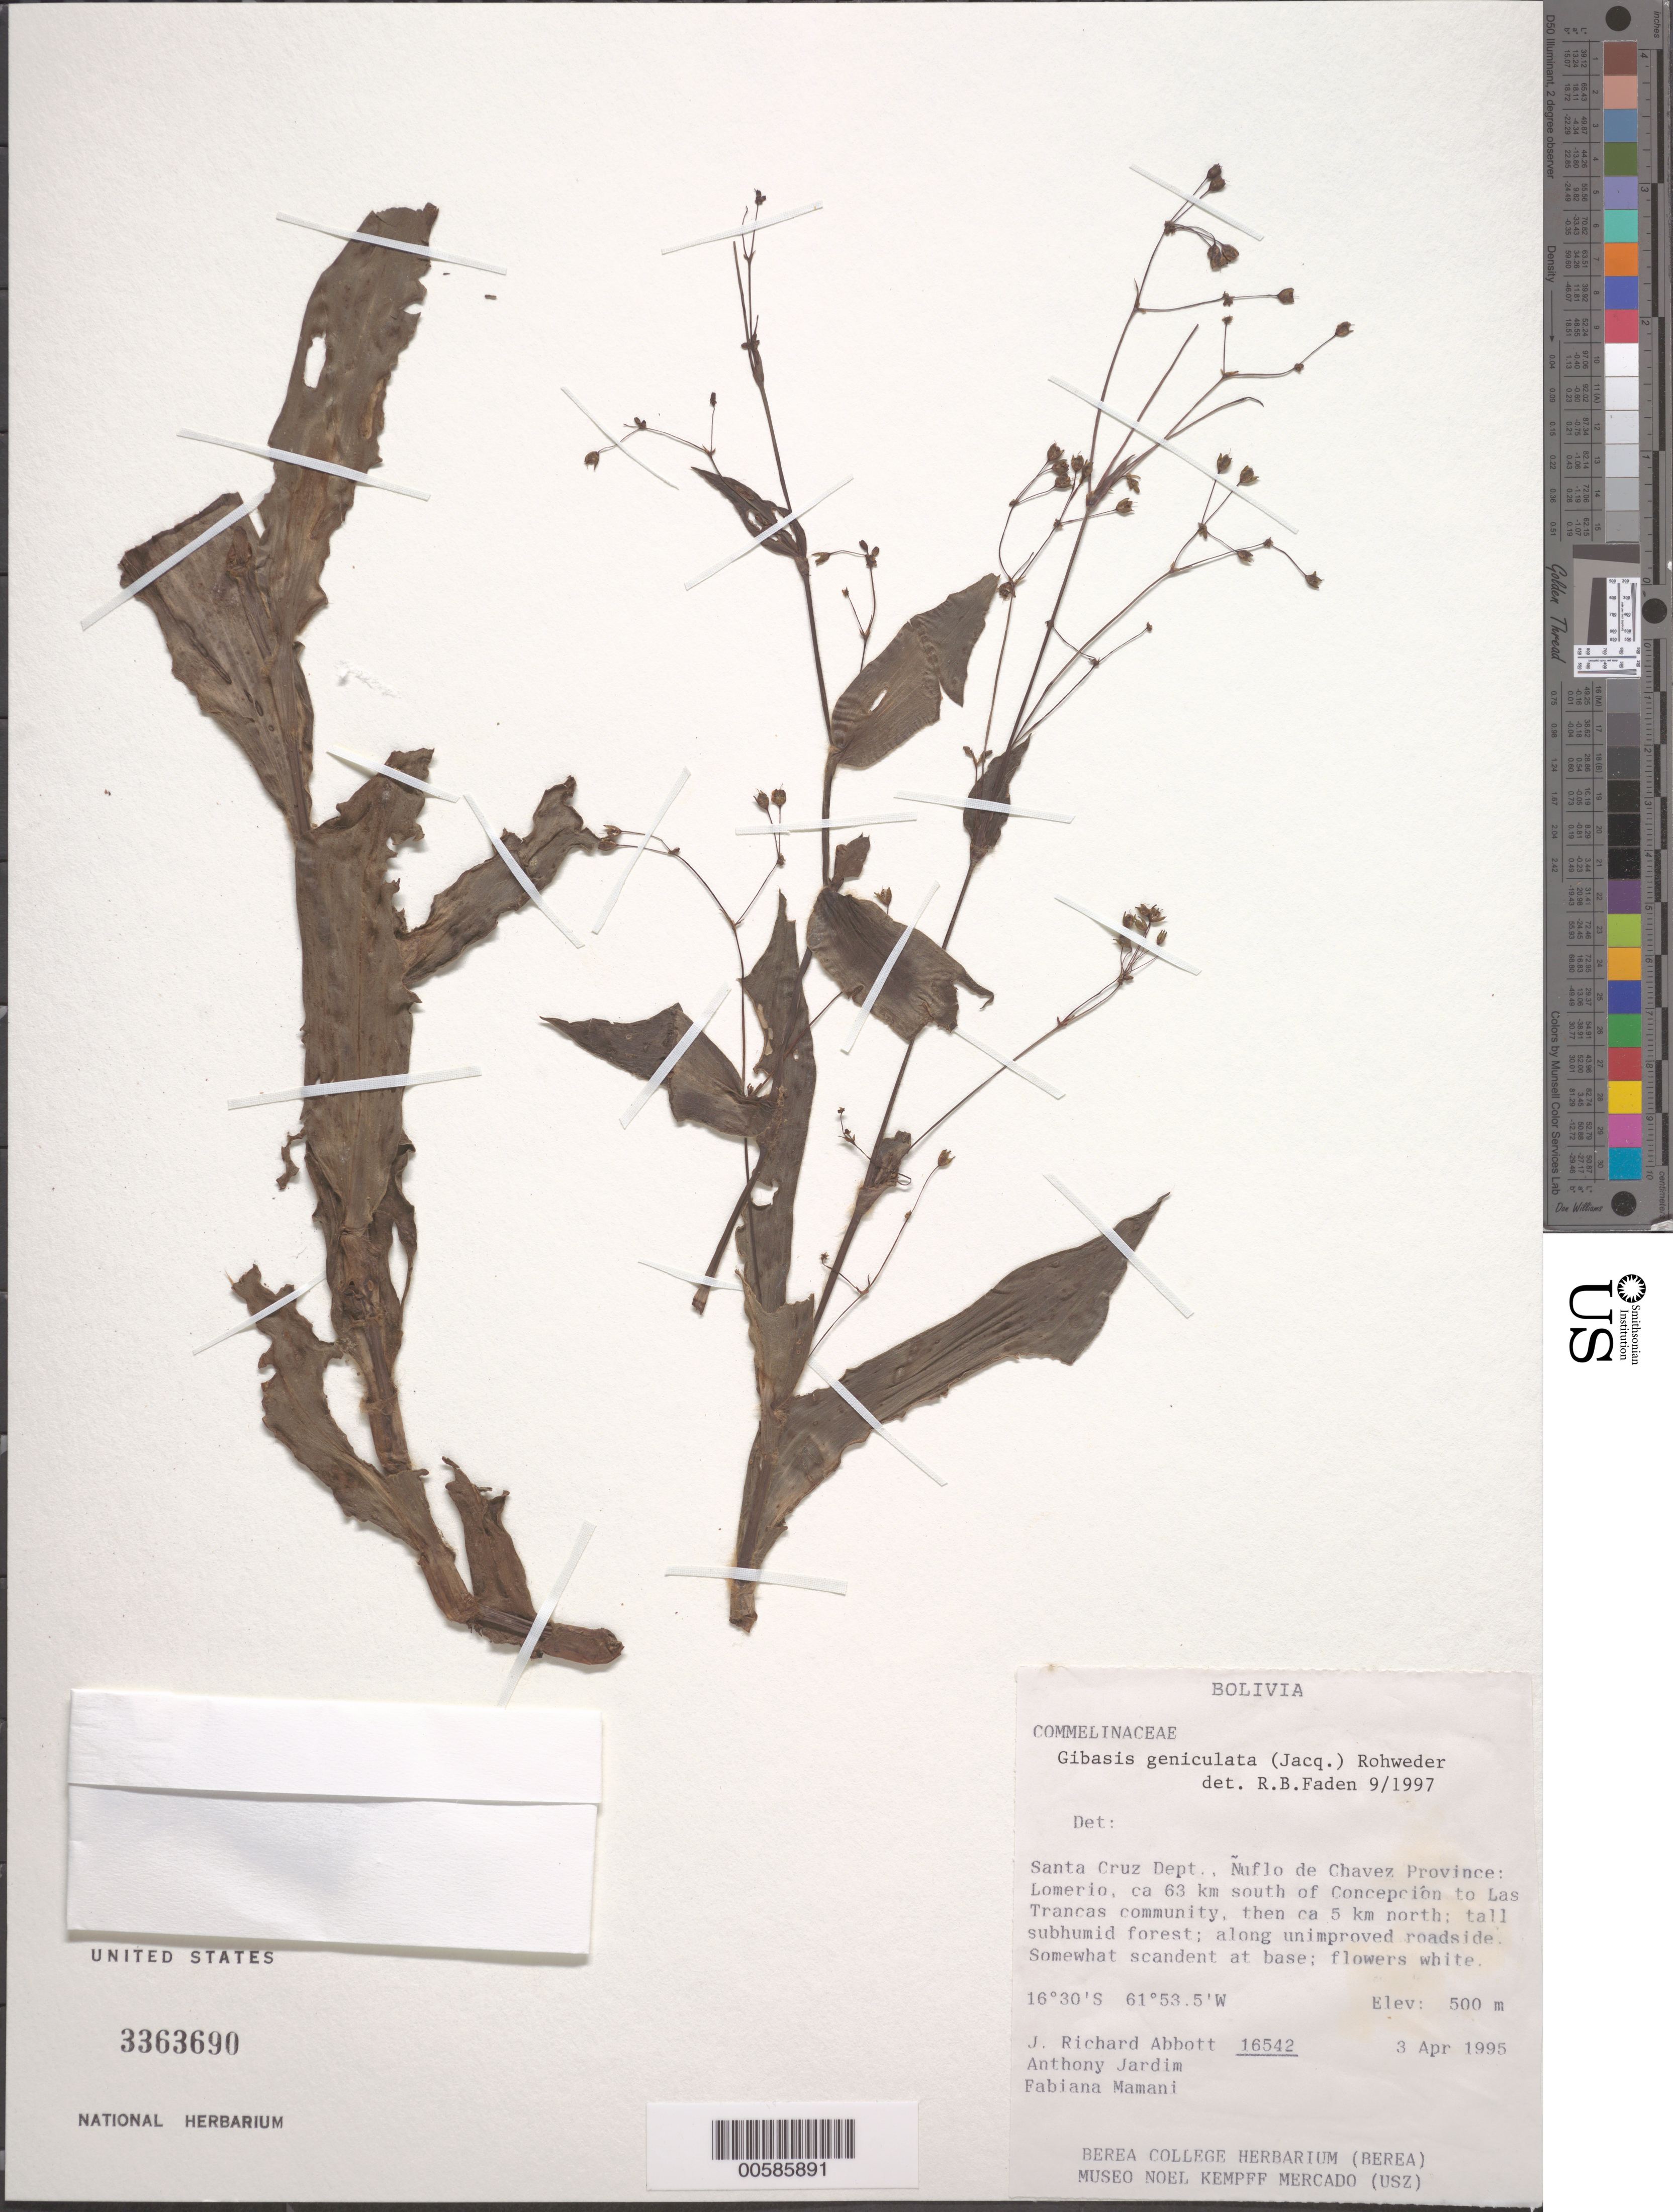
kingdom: Plantae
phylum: Tracheophyta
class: Liliopsida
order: Commelinales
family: Commelinaceae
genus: Gibasis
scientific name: Gibasis geniculata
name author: (Jacq.) Rohweder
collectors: J. R. Abbott, A. Jardim & F. Mamani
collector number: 16542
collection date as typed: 03 Apr 1995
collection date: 1995-04-03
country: Bolivia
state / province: Santa Cruz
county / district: Ñuflo de Chávez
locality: Lomerio, S of Concepcion to Las Trancas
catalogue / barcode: US 3363690